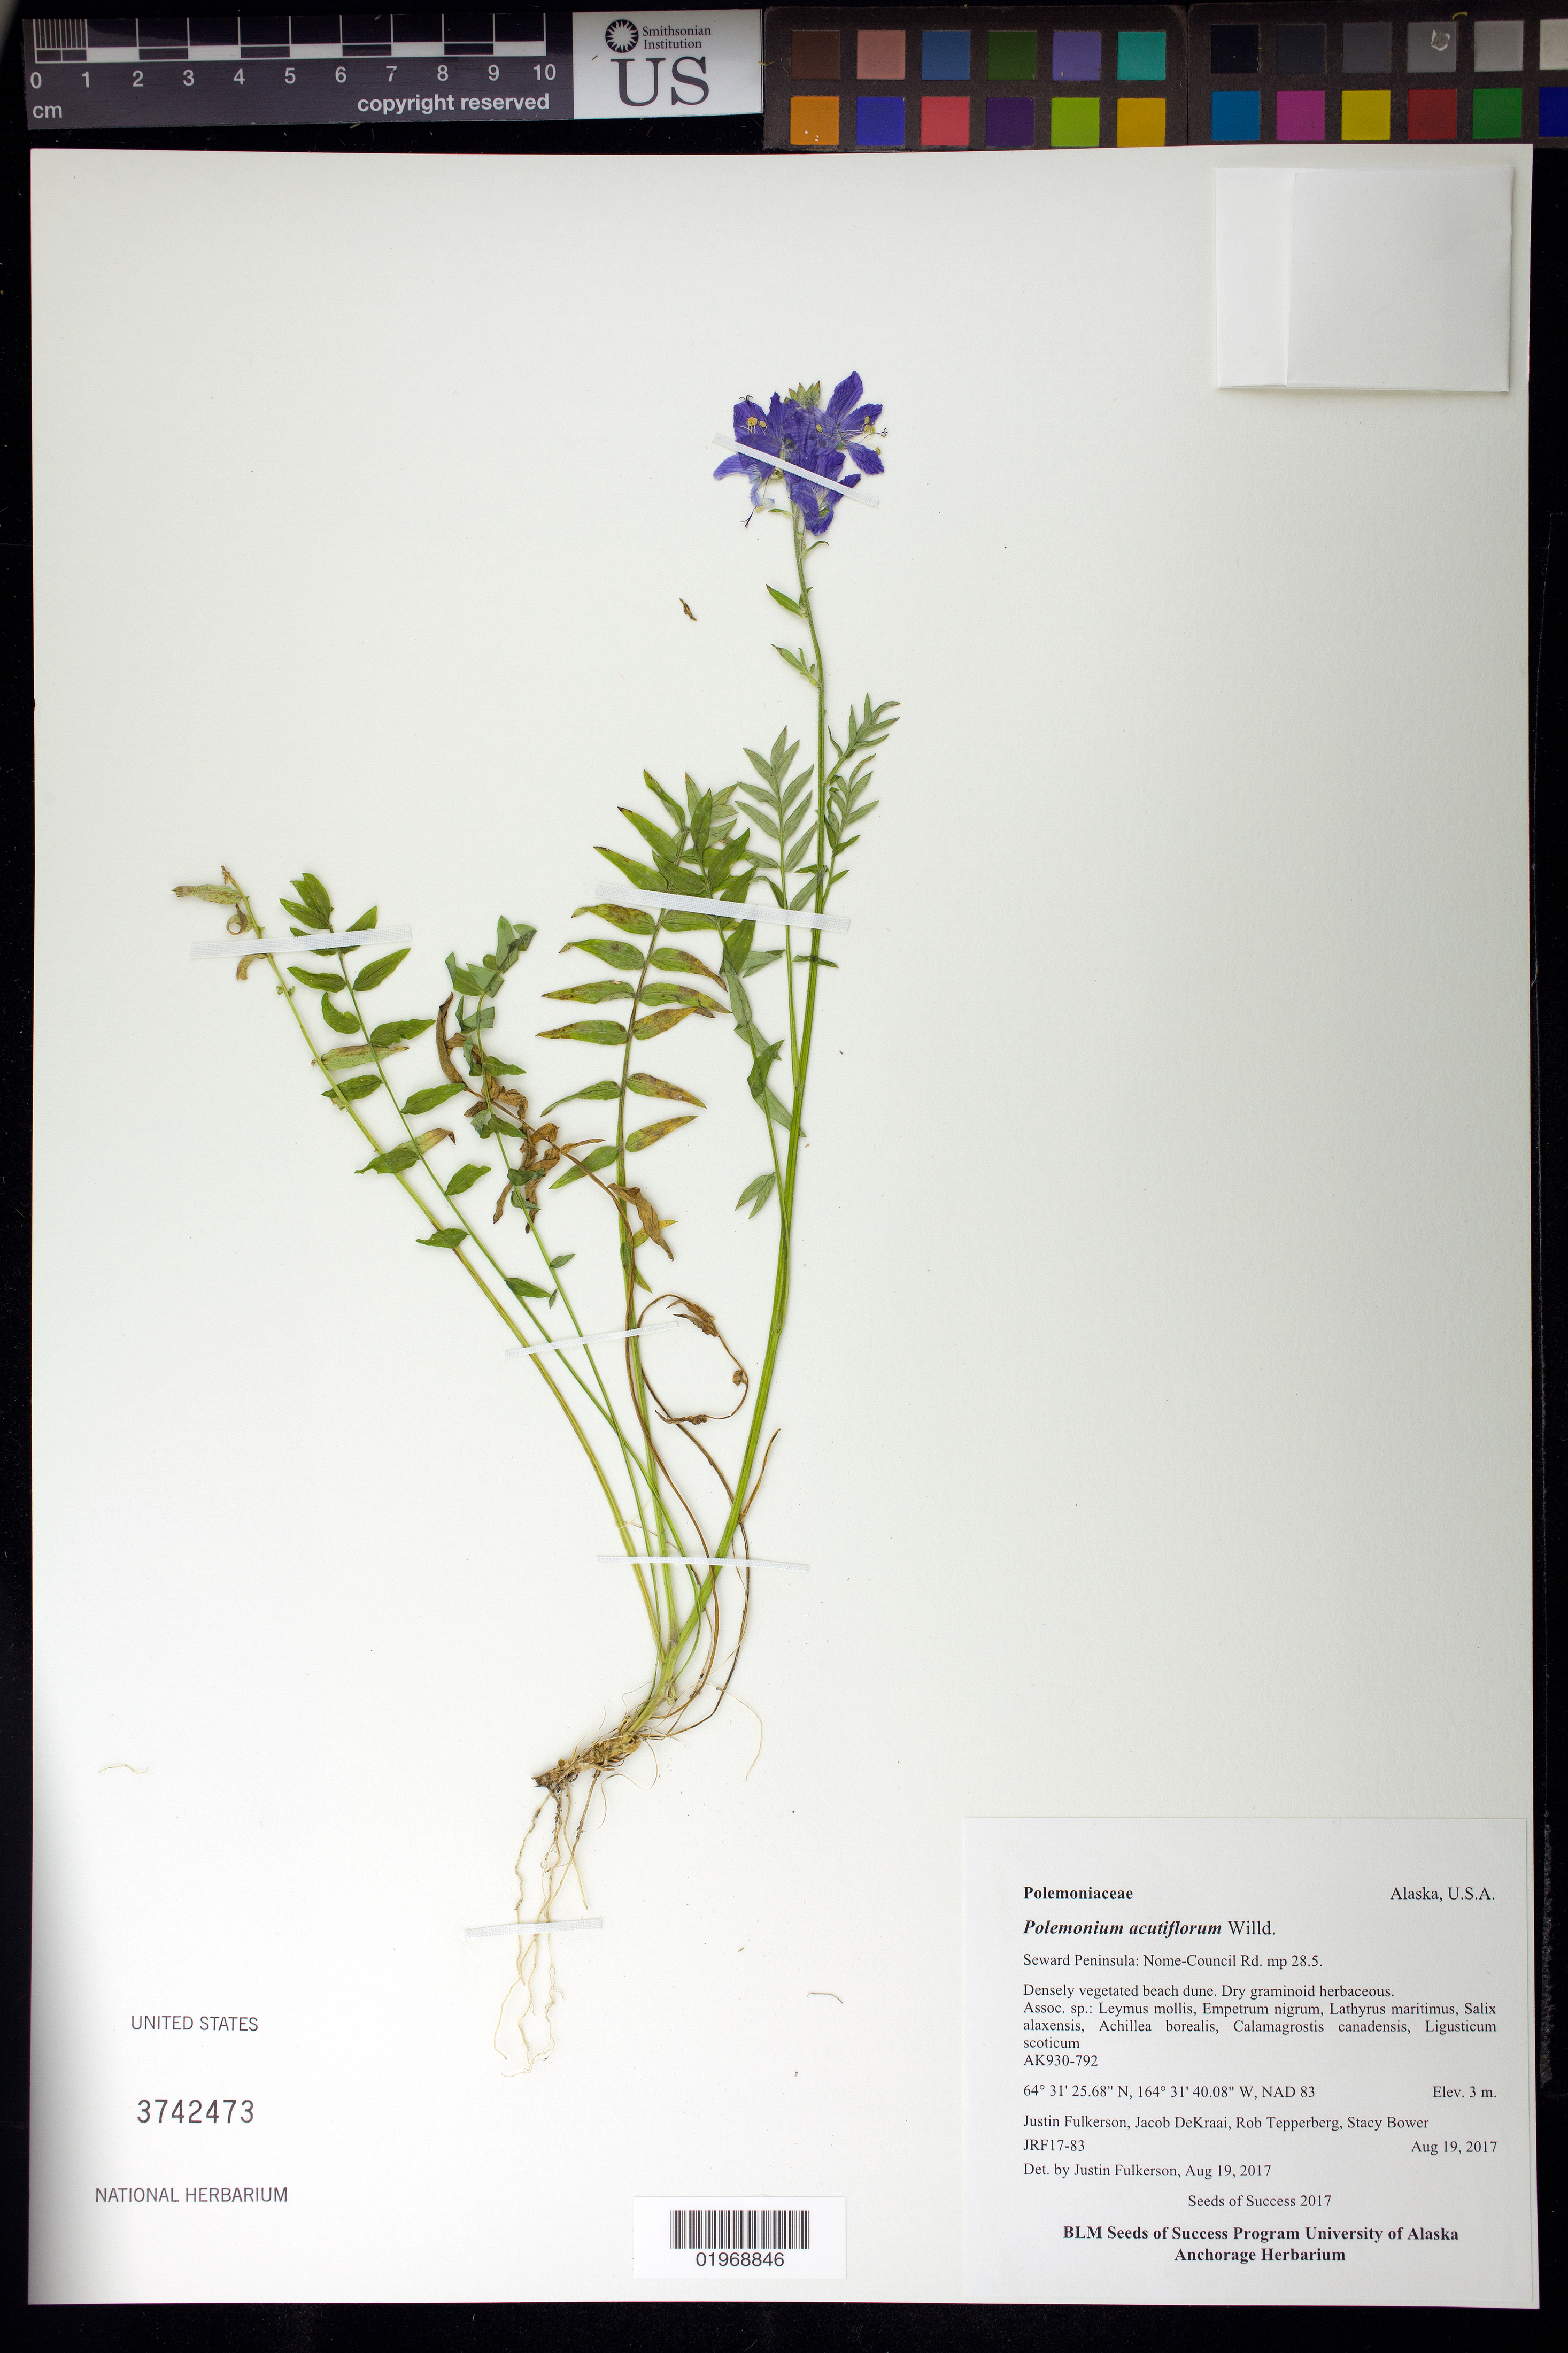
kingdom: Plantae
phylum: Tracheophyta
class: Magnoliopsida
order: Ericales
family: Polemoniaceae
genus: Polemonium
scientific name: Polemonium acutiflorum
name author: Willd.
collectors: J. Fulkerson, J. Dekraai, R. Tepperberg & S. Bower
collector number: JRF17-83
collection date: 2017-08-19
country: United States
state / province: Alaska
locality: Seward Peninsula: Nome-Council Rd., mp 28.5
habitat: Densely vegitated beach dune.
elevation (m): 3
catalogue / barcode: US 3742473